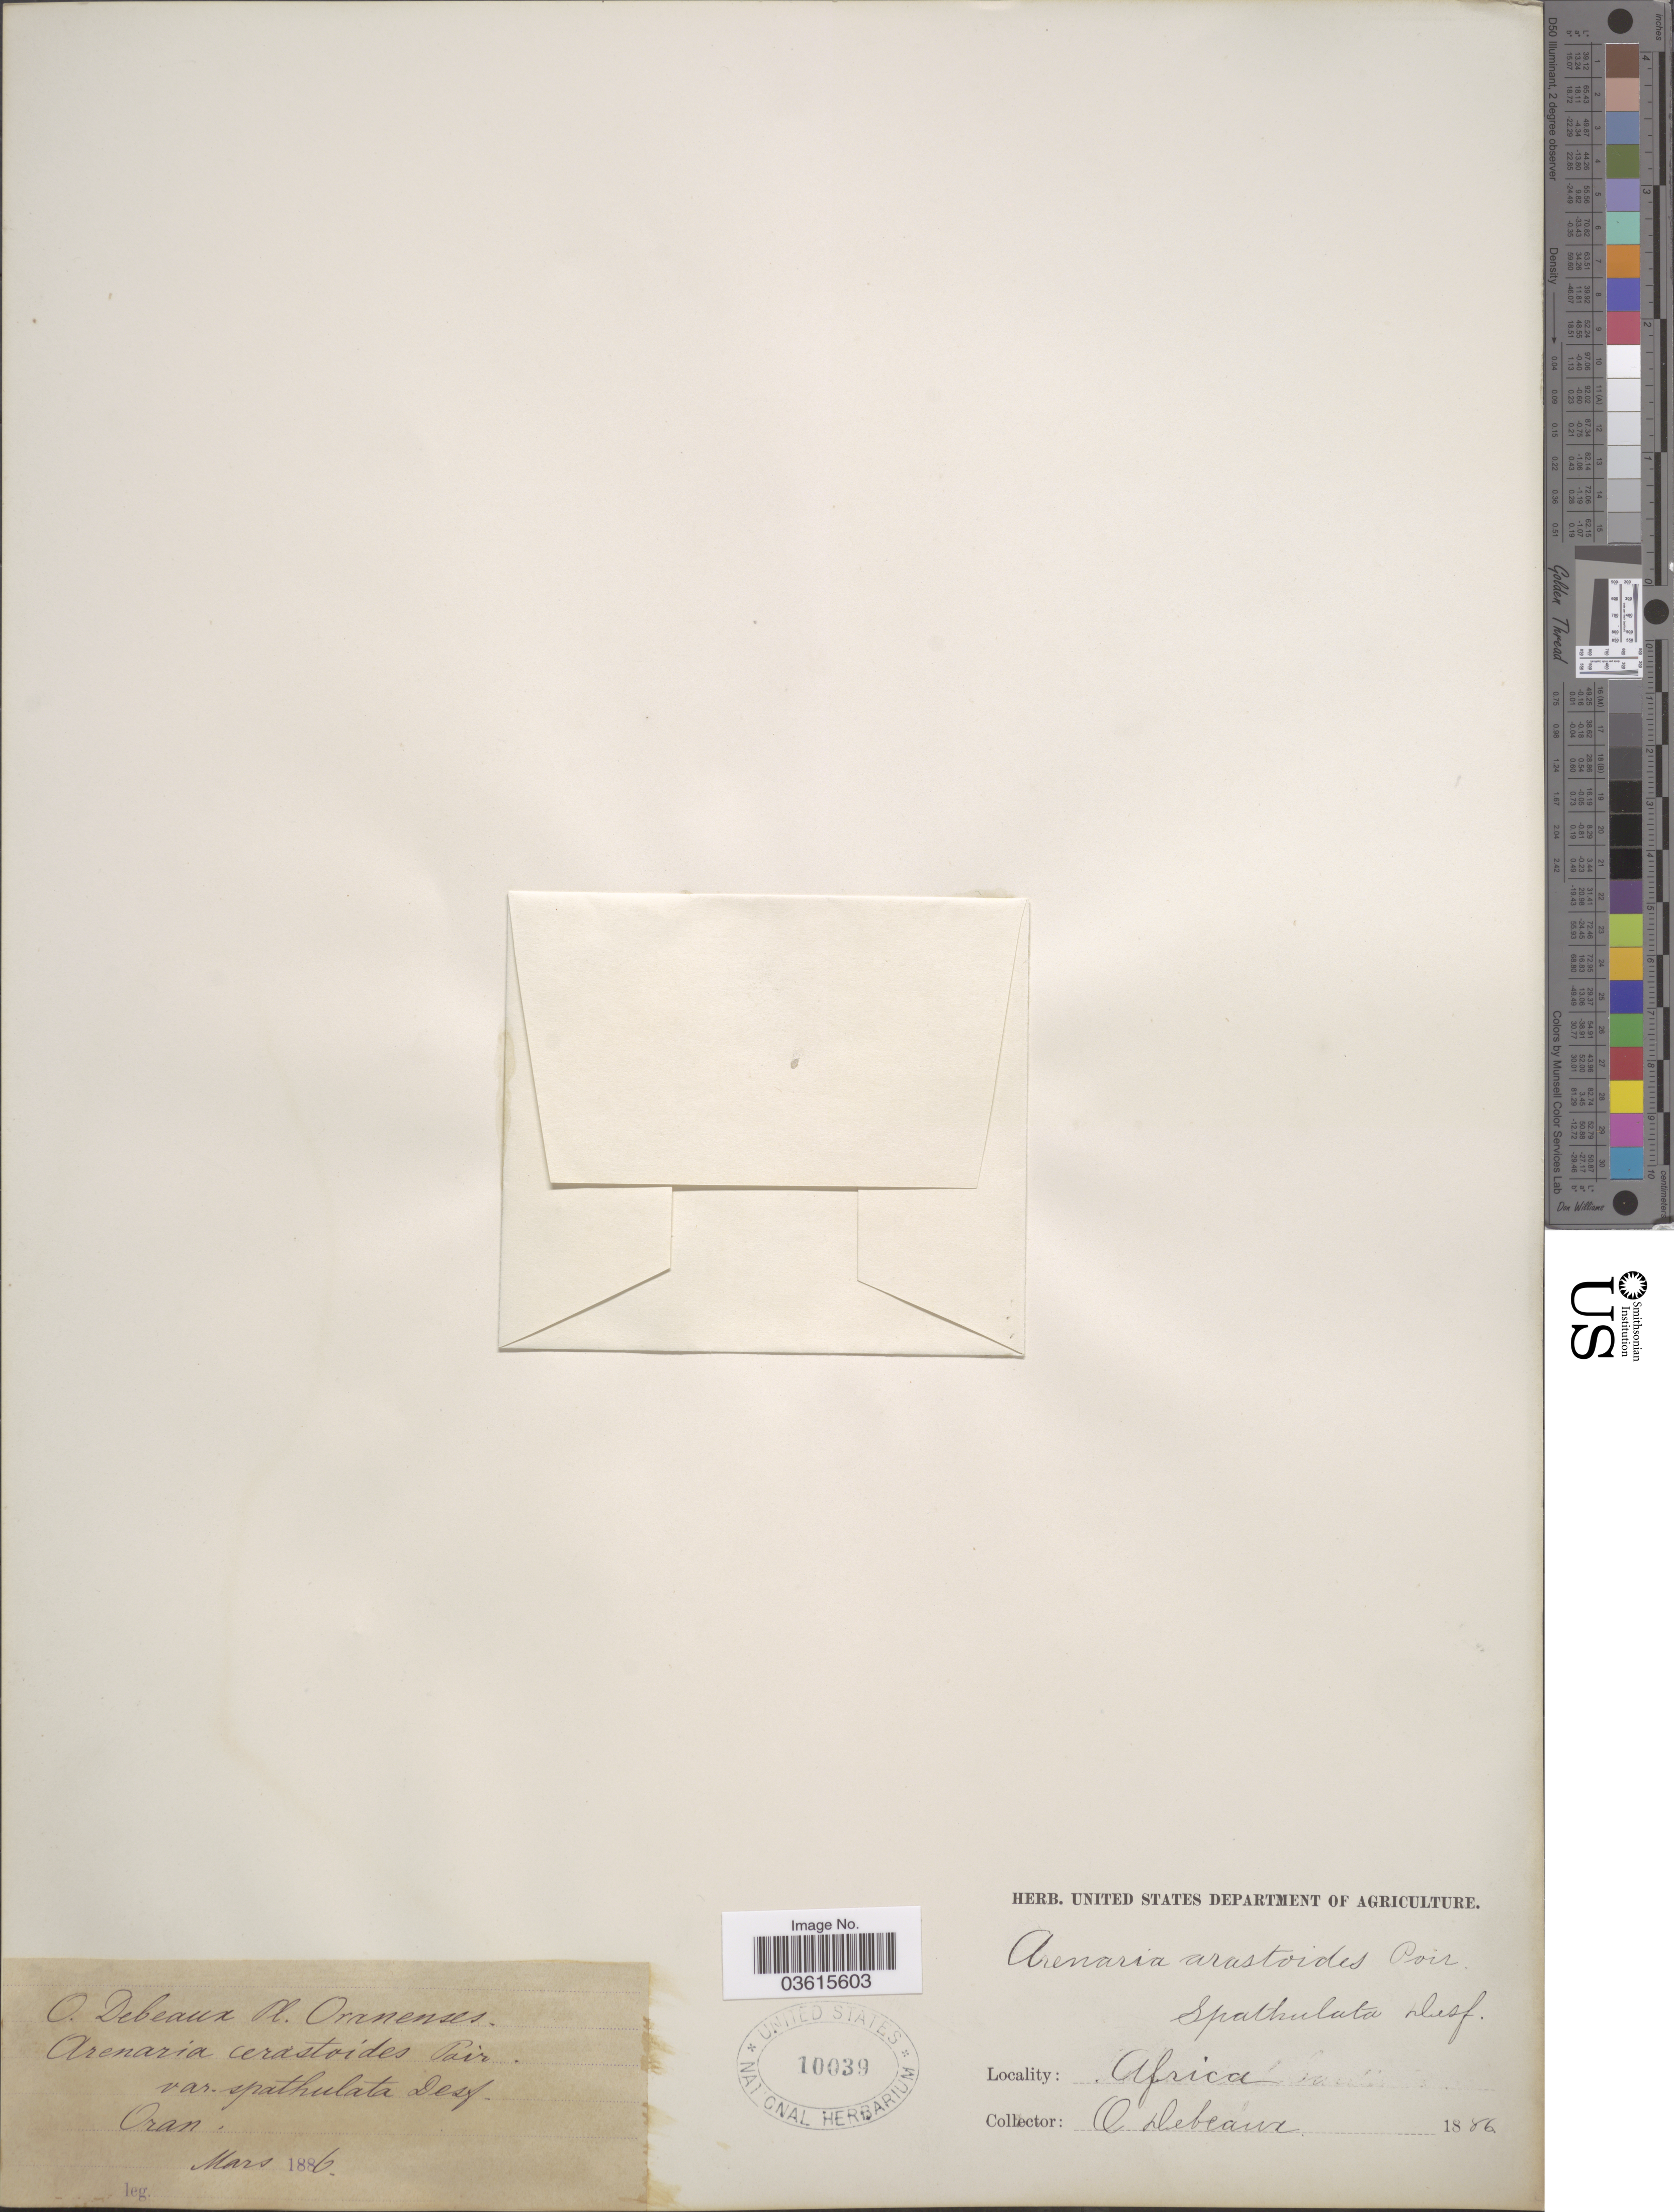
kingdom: Plantae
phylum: Tracheophyta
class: Magnoliopsida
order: Caryophyllales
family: Caryophyllaceae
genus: Arenaria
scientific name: Arenaria cerastioides var. spathulata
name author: Desf.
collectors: O. Debeaux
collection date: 1886-03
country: Algeria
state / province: Oran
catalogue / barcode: US 10039